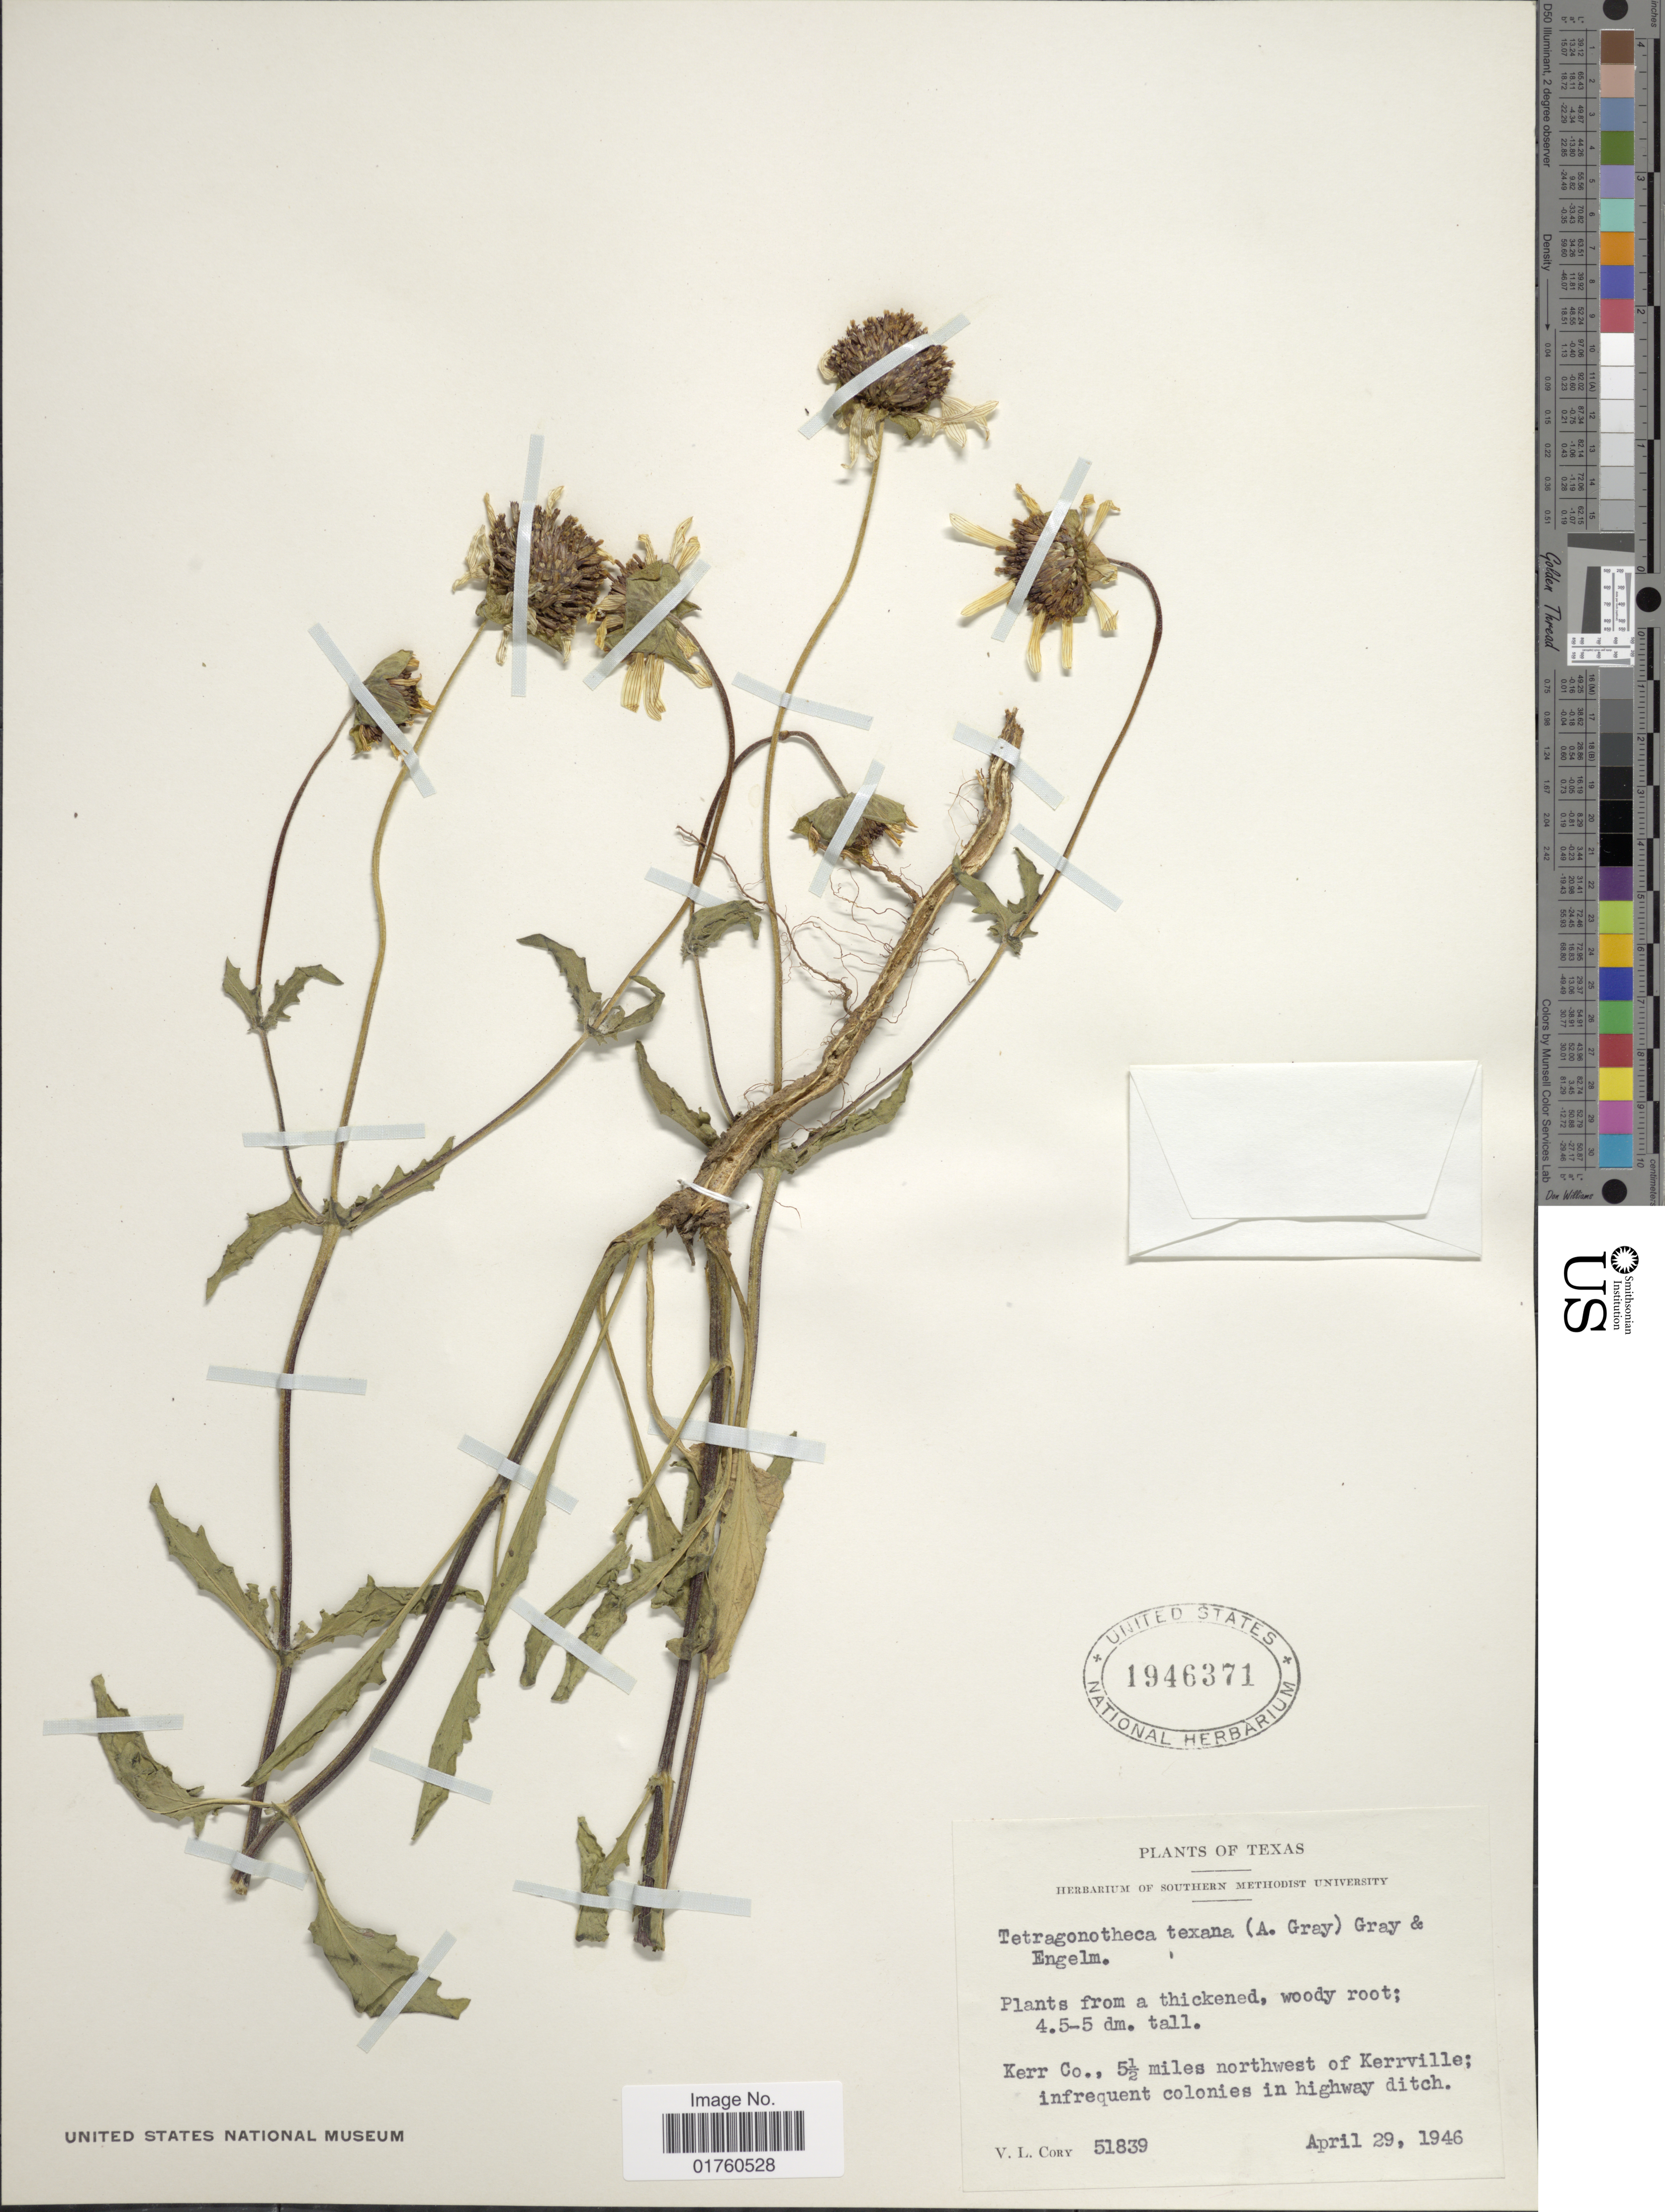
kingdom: Plantae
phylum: Tracheophyta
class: Magnoliopsida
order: Asterales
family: Asteraceae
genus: Tetragonotheca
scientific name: Tetragonotheca texana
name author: A. Gray & Engelm.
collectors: V. Cory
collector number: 51839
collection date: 1946-04-29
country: United States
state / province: Texas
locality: Kerr Co., 5 1/2 miles northwest of Kerrville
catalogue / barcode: US 1946371